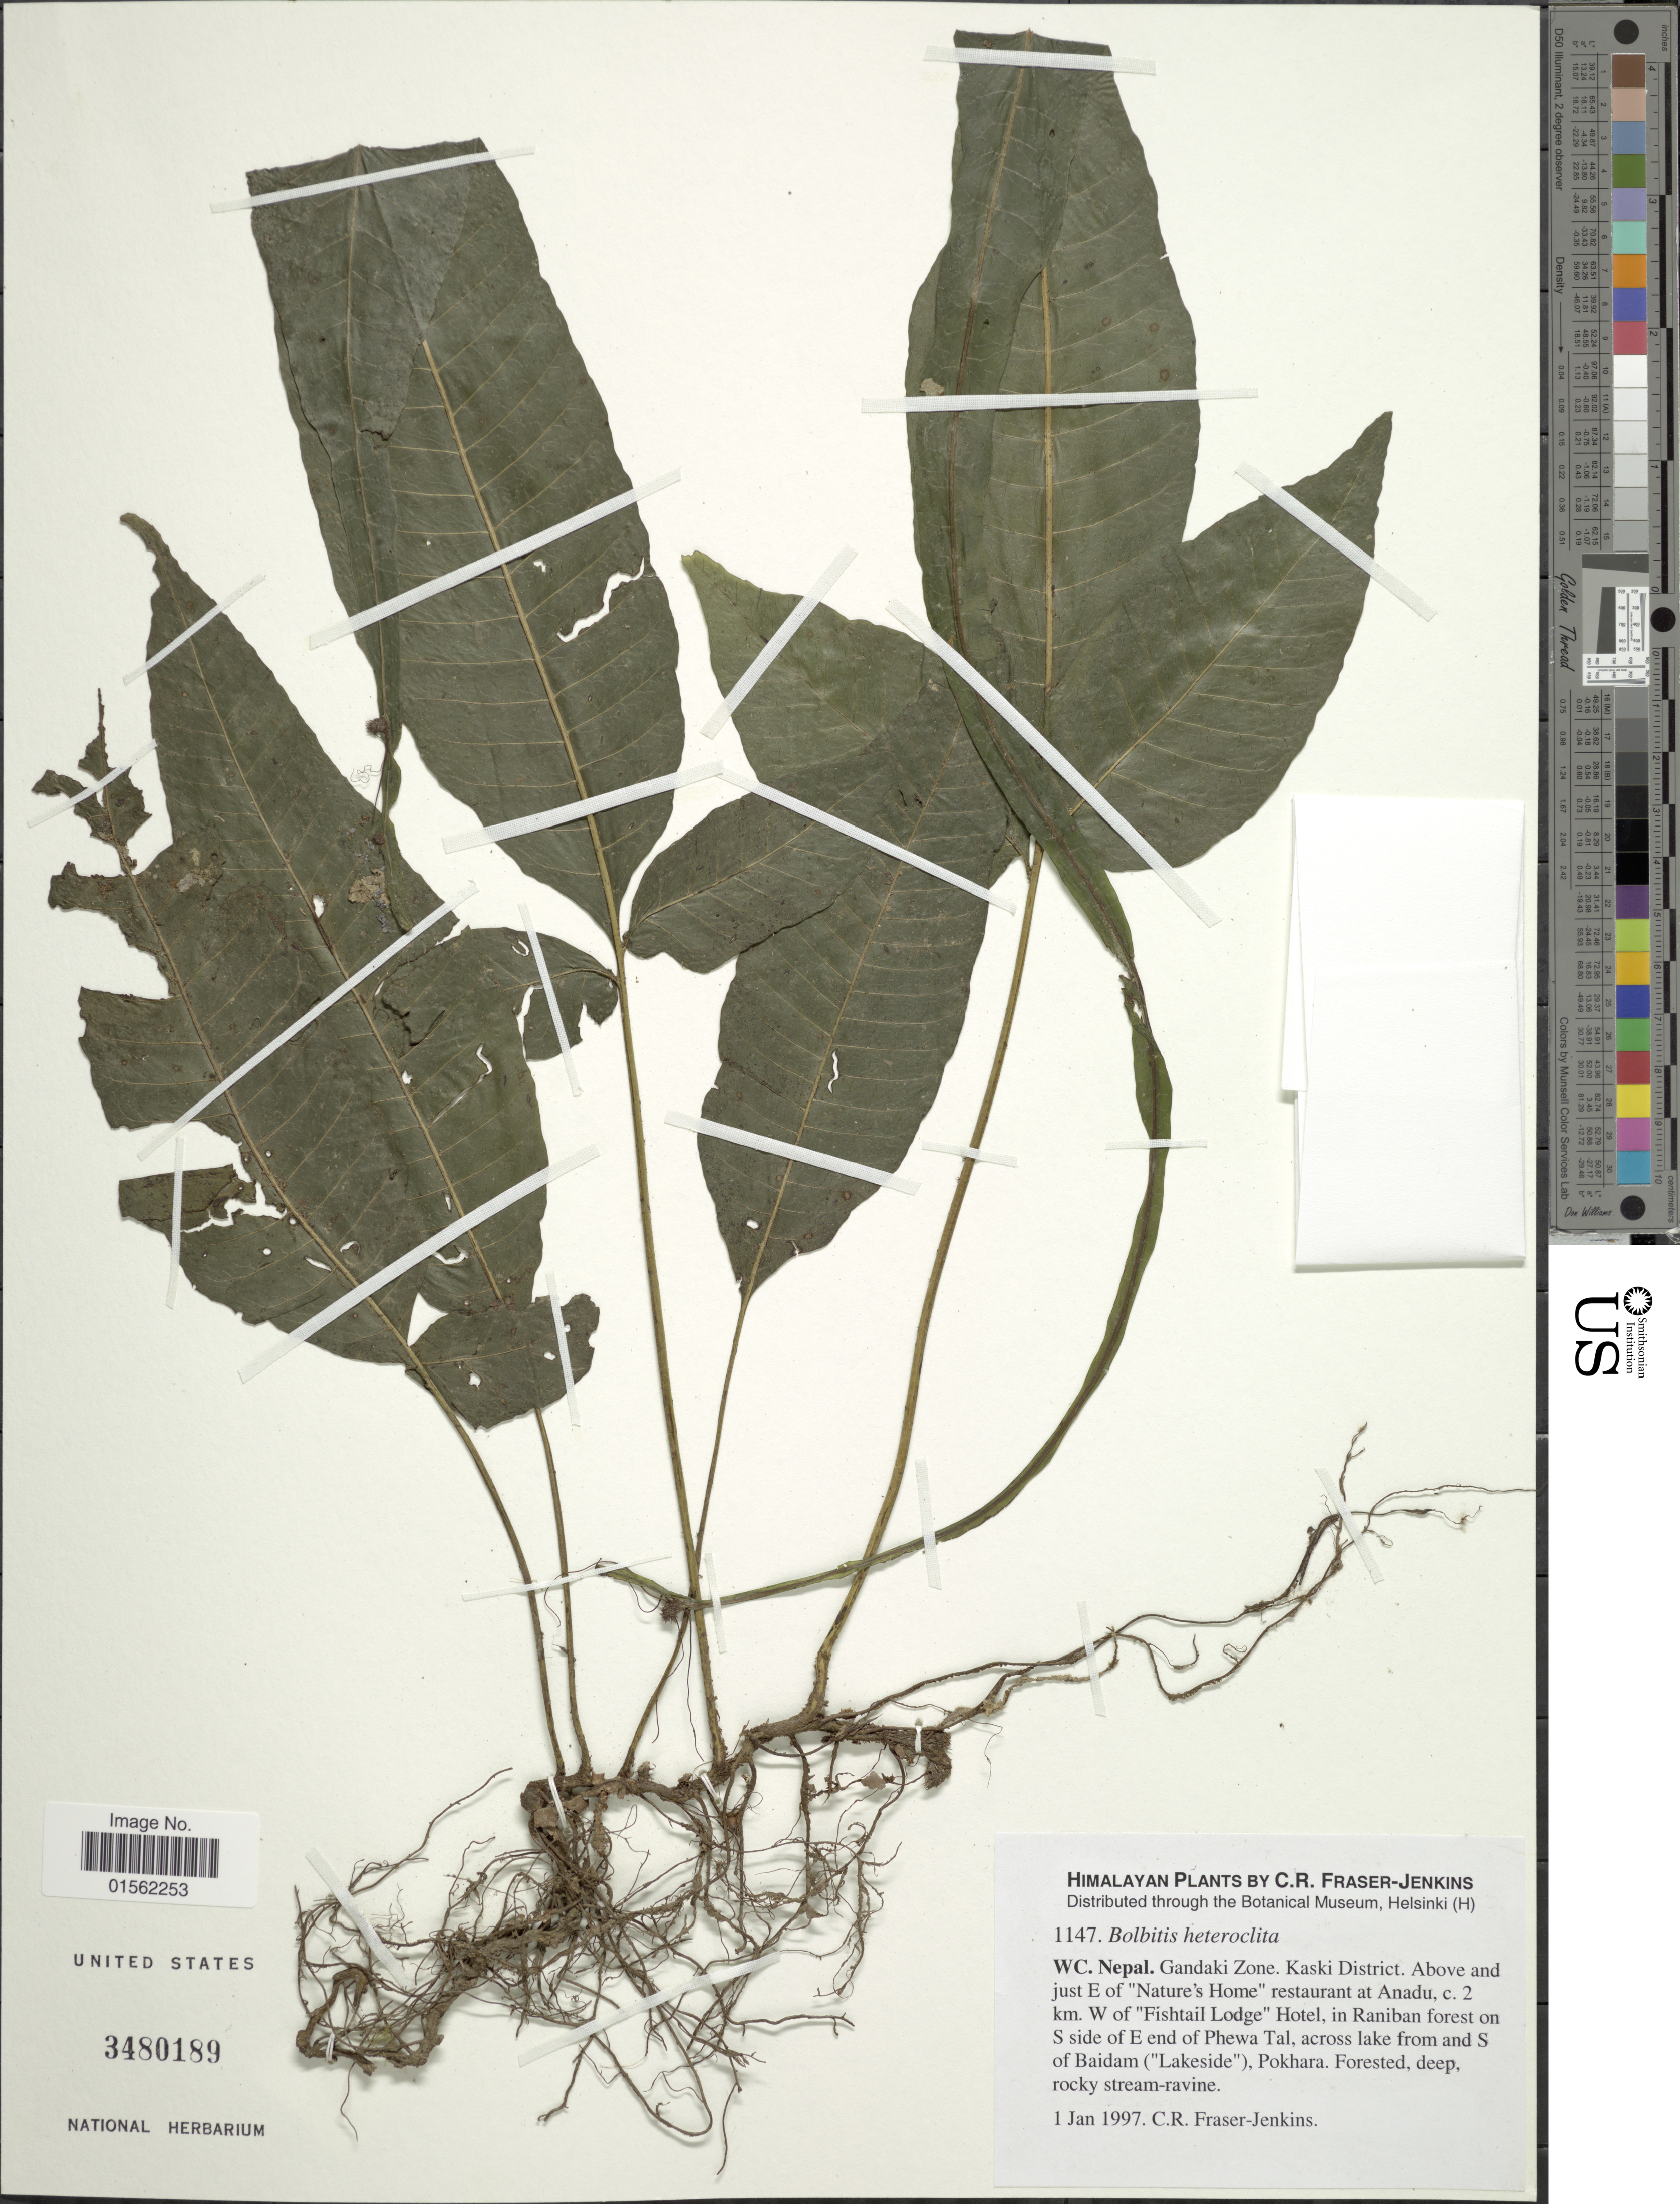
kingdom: Plantae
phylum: Tracheophyta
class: Polypodiopsida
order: Polypodiales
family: Dryopteridaceae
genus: Bolbitis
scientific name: Bolbitis heteroclita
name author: (C. Presl) Ching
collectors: C. R. Fraser-Jenkins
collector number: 1147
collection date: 1997-01-01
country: Nepal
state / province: Gandaki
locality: Himalaya, WC. Nepal, Gandaki Zone, Kaski District, above and just E of "Nature's Home" restaurant at Anadu, c. 2 km. W of "Fishtail Lodge"Hotel, in Raniban forest on S side of E end of Phewa Tal, across lake from and S of Baidam ("Lakeside"), Pokhara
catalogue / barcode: US 3480189